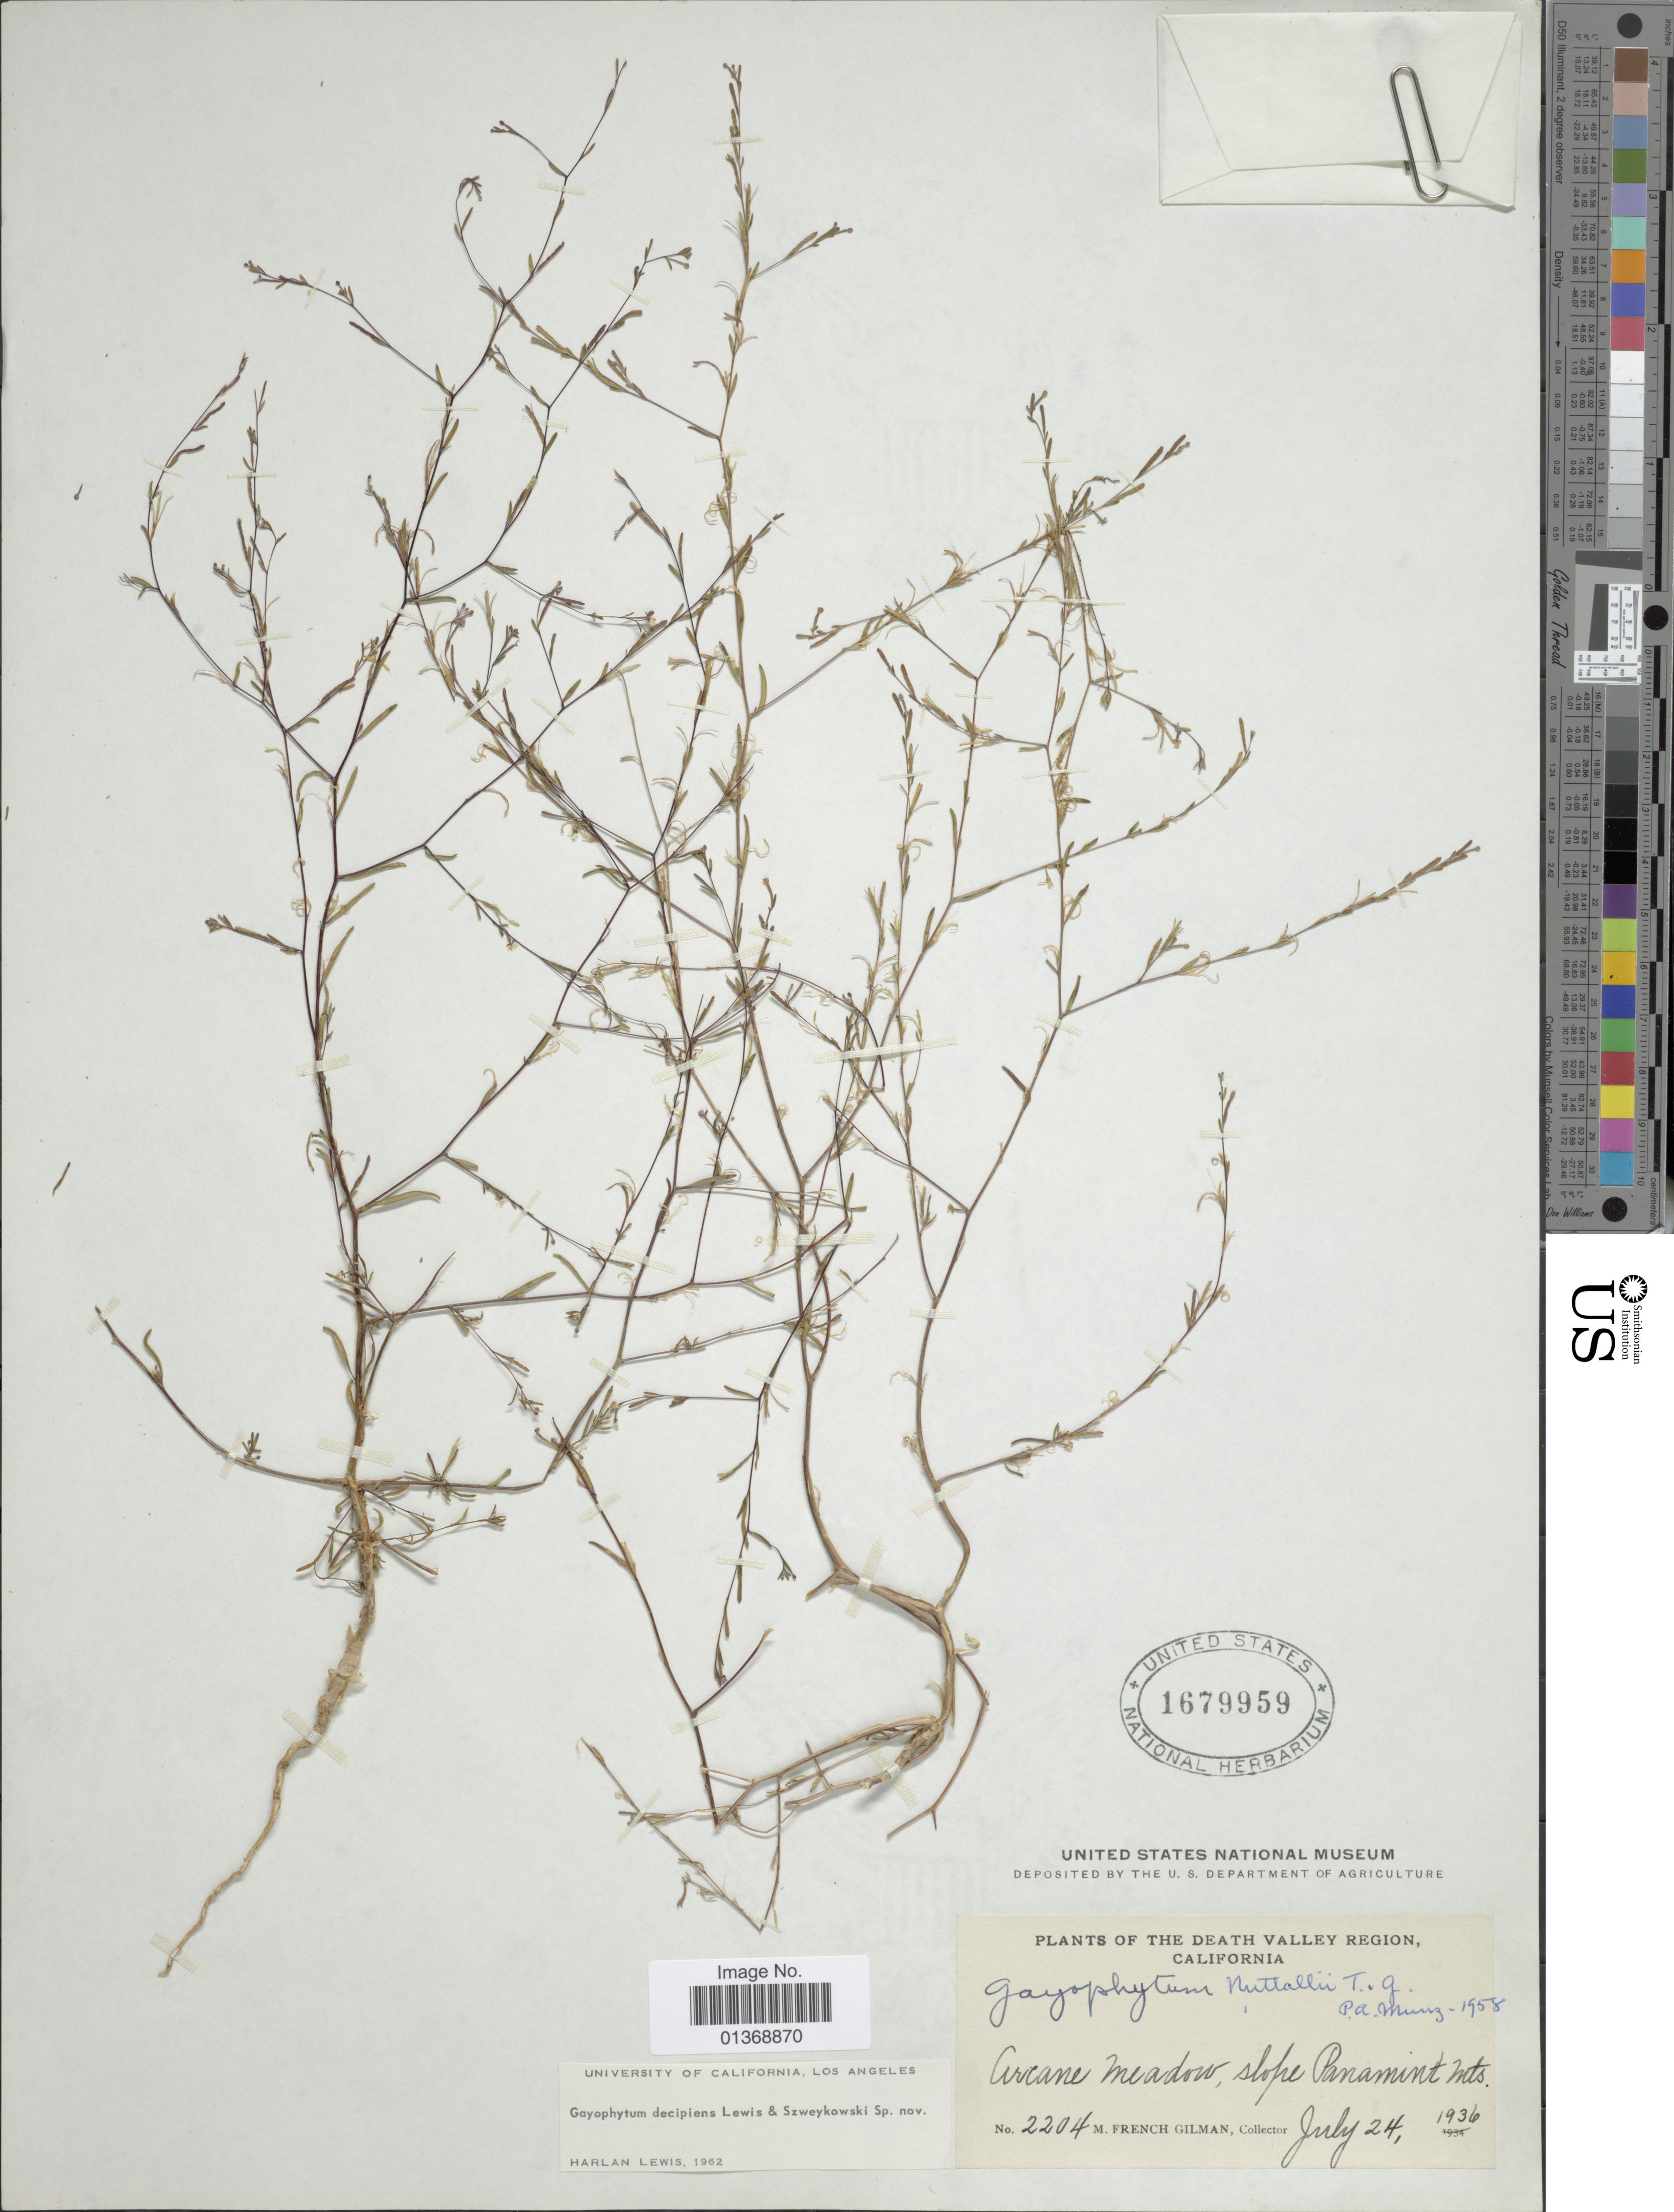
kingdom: Plantae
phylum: Tracheophyta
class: Magnoliopsida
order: Myrtales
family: Onagraceae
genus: Gayophytum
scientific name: Gayophytum decipiens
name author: F. H. Lewis & Szweyk.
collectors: M. F. Gilman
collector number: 2204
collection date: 1936-07-24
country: United States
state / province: California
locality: The Death Valley Region, Arcane Meadow, slope Panamint mts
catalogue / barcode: US 6179959